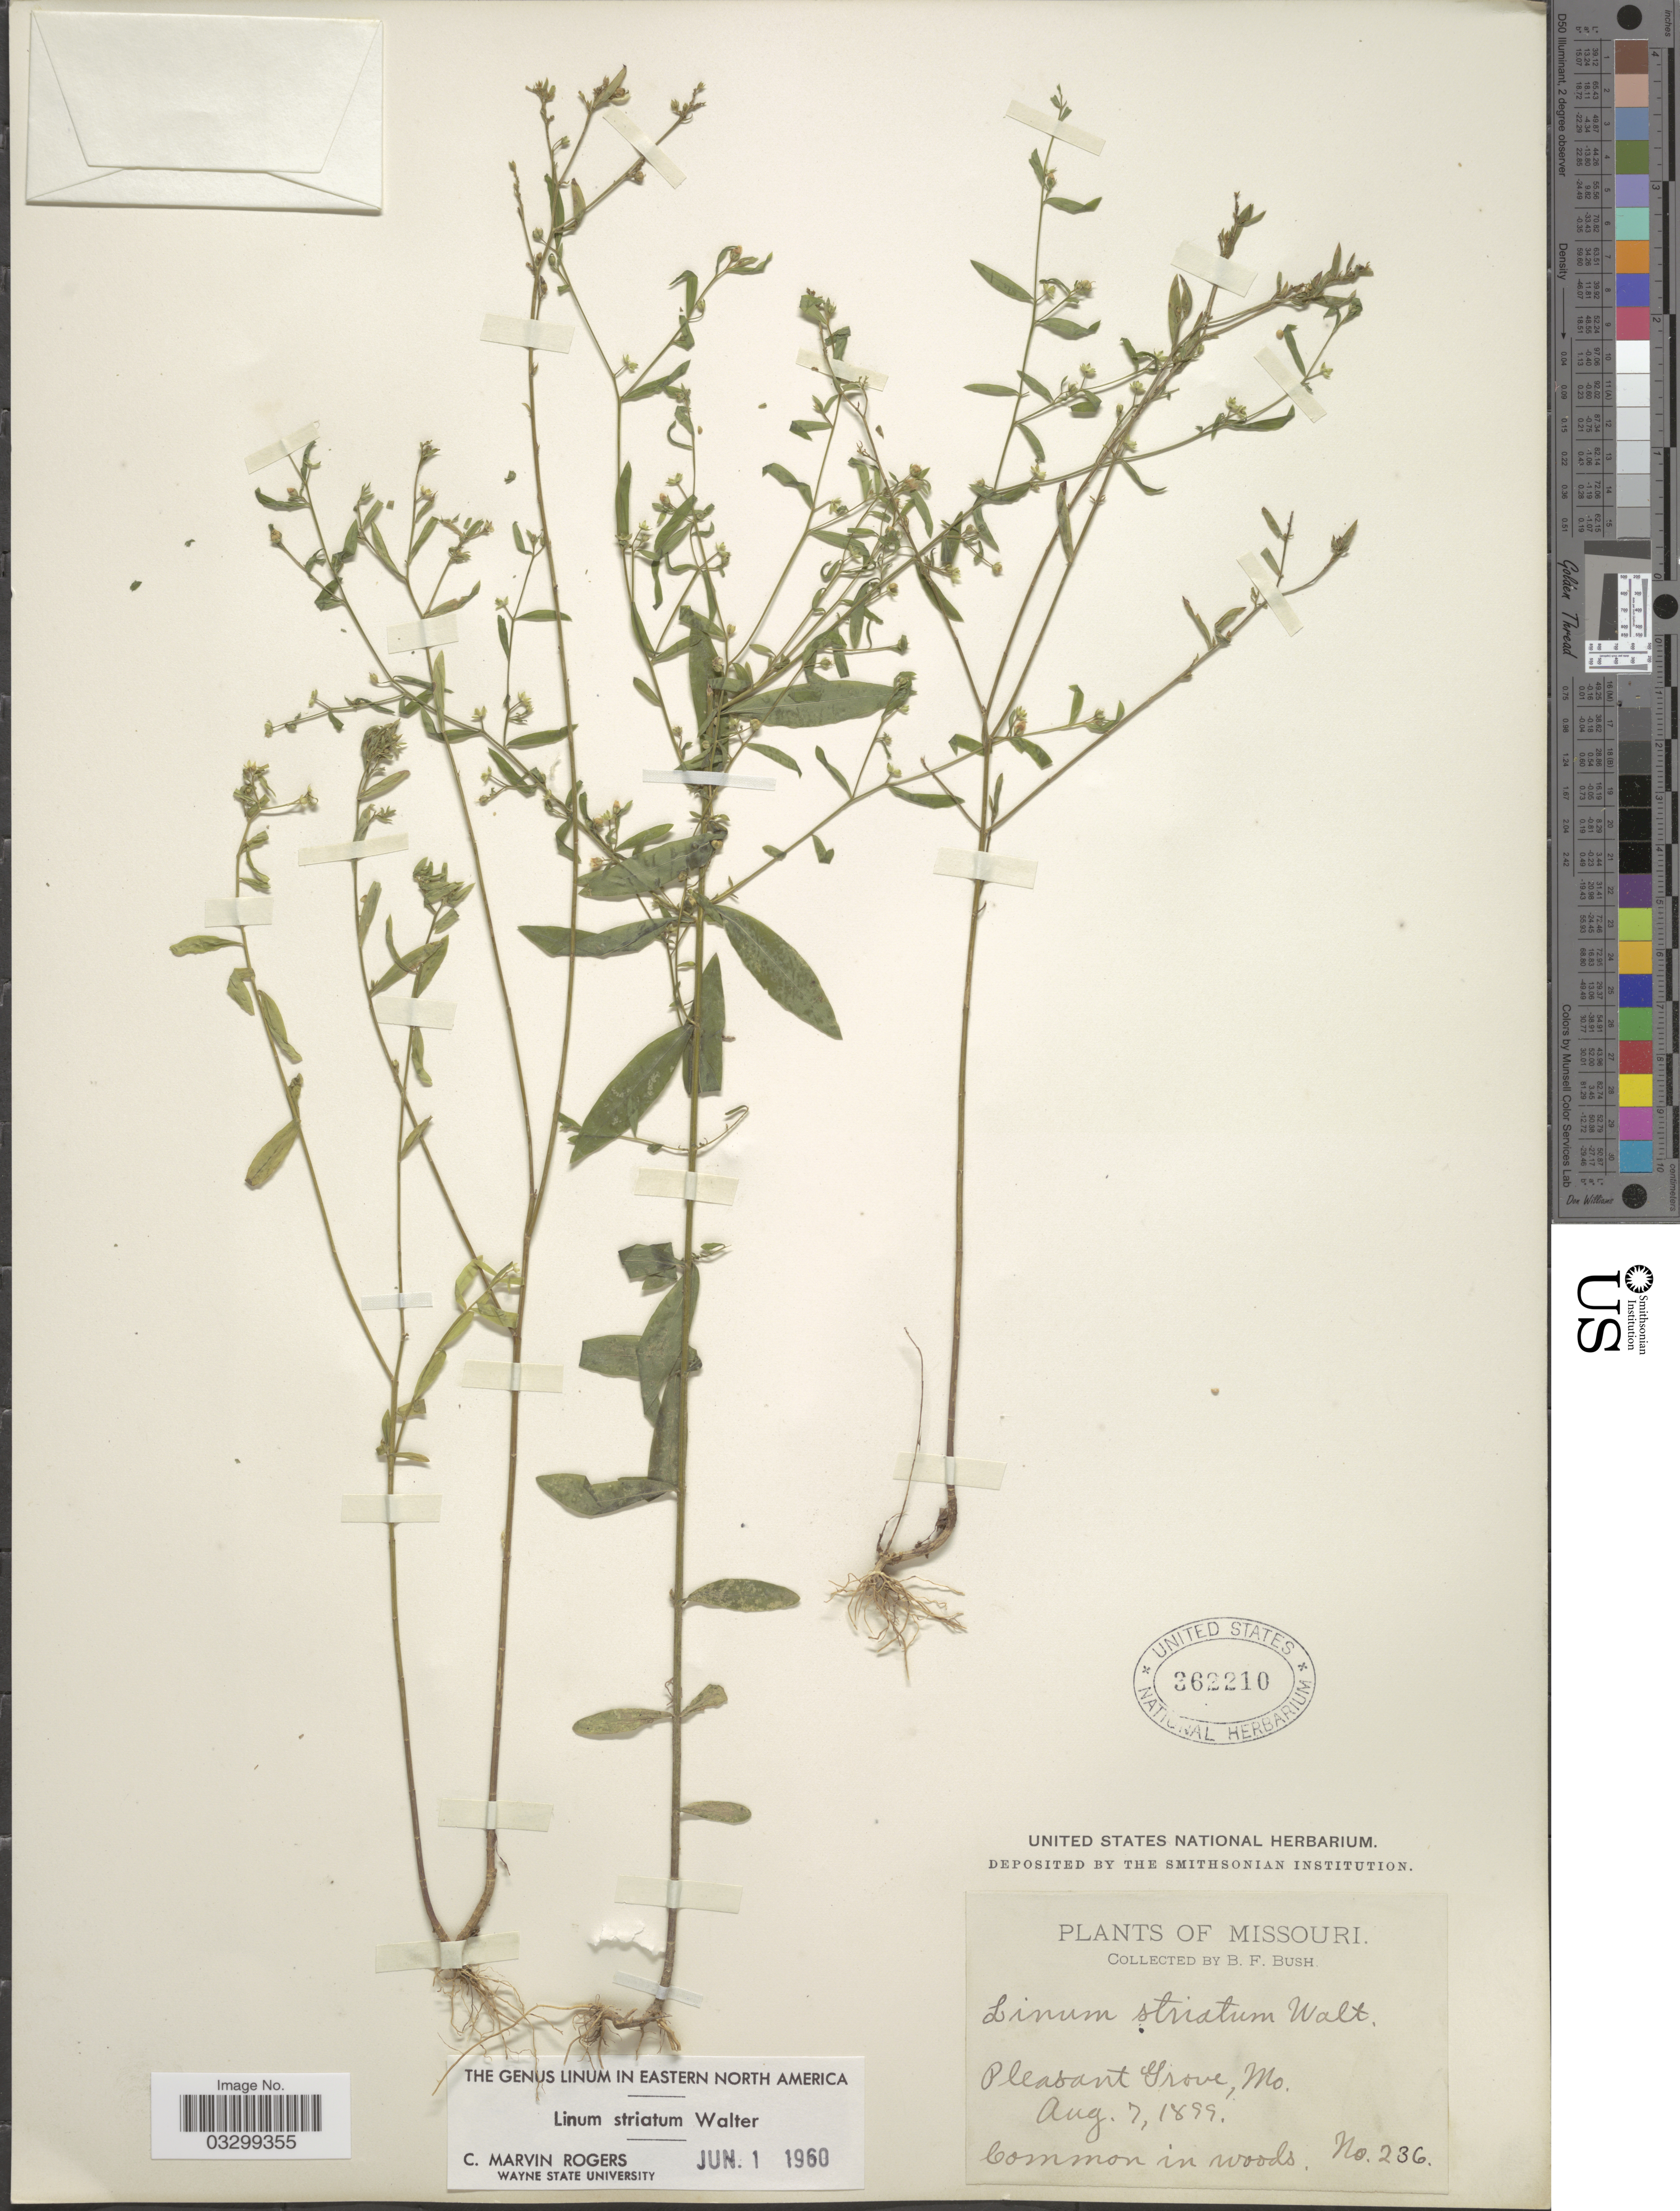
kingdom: Plantae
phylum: Tracheophyta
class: Magnoliopsida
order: Malpighiales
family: Linaceae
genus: Linum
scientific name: Linum striatum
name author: Walter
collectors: B. F. Bush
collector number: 236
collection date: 1899-08-07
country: United States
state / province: Missouri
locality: Pleasant Grove.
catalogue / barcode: US 362210